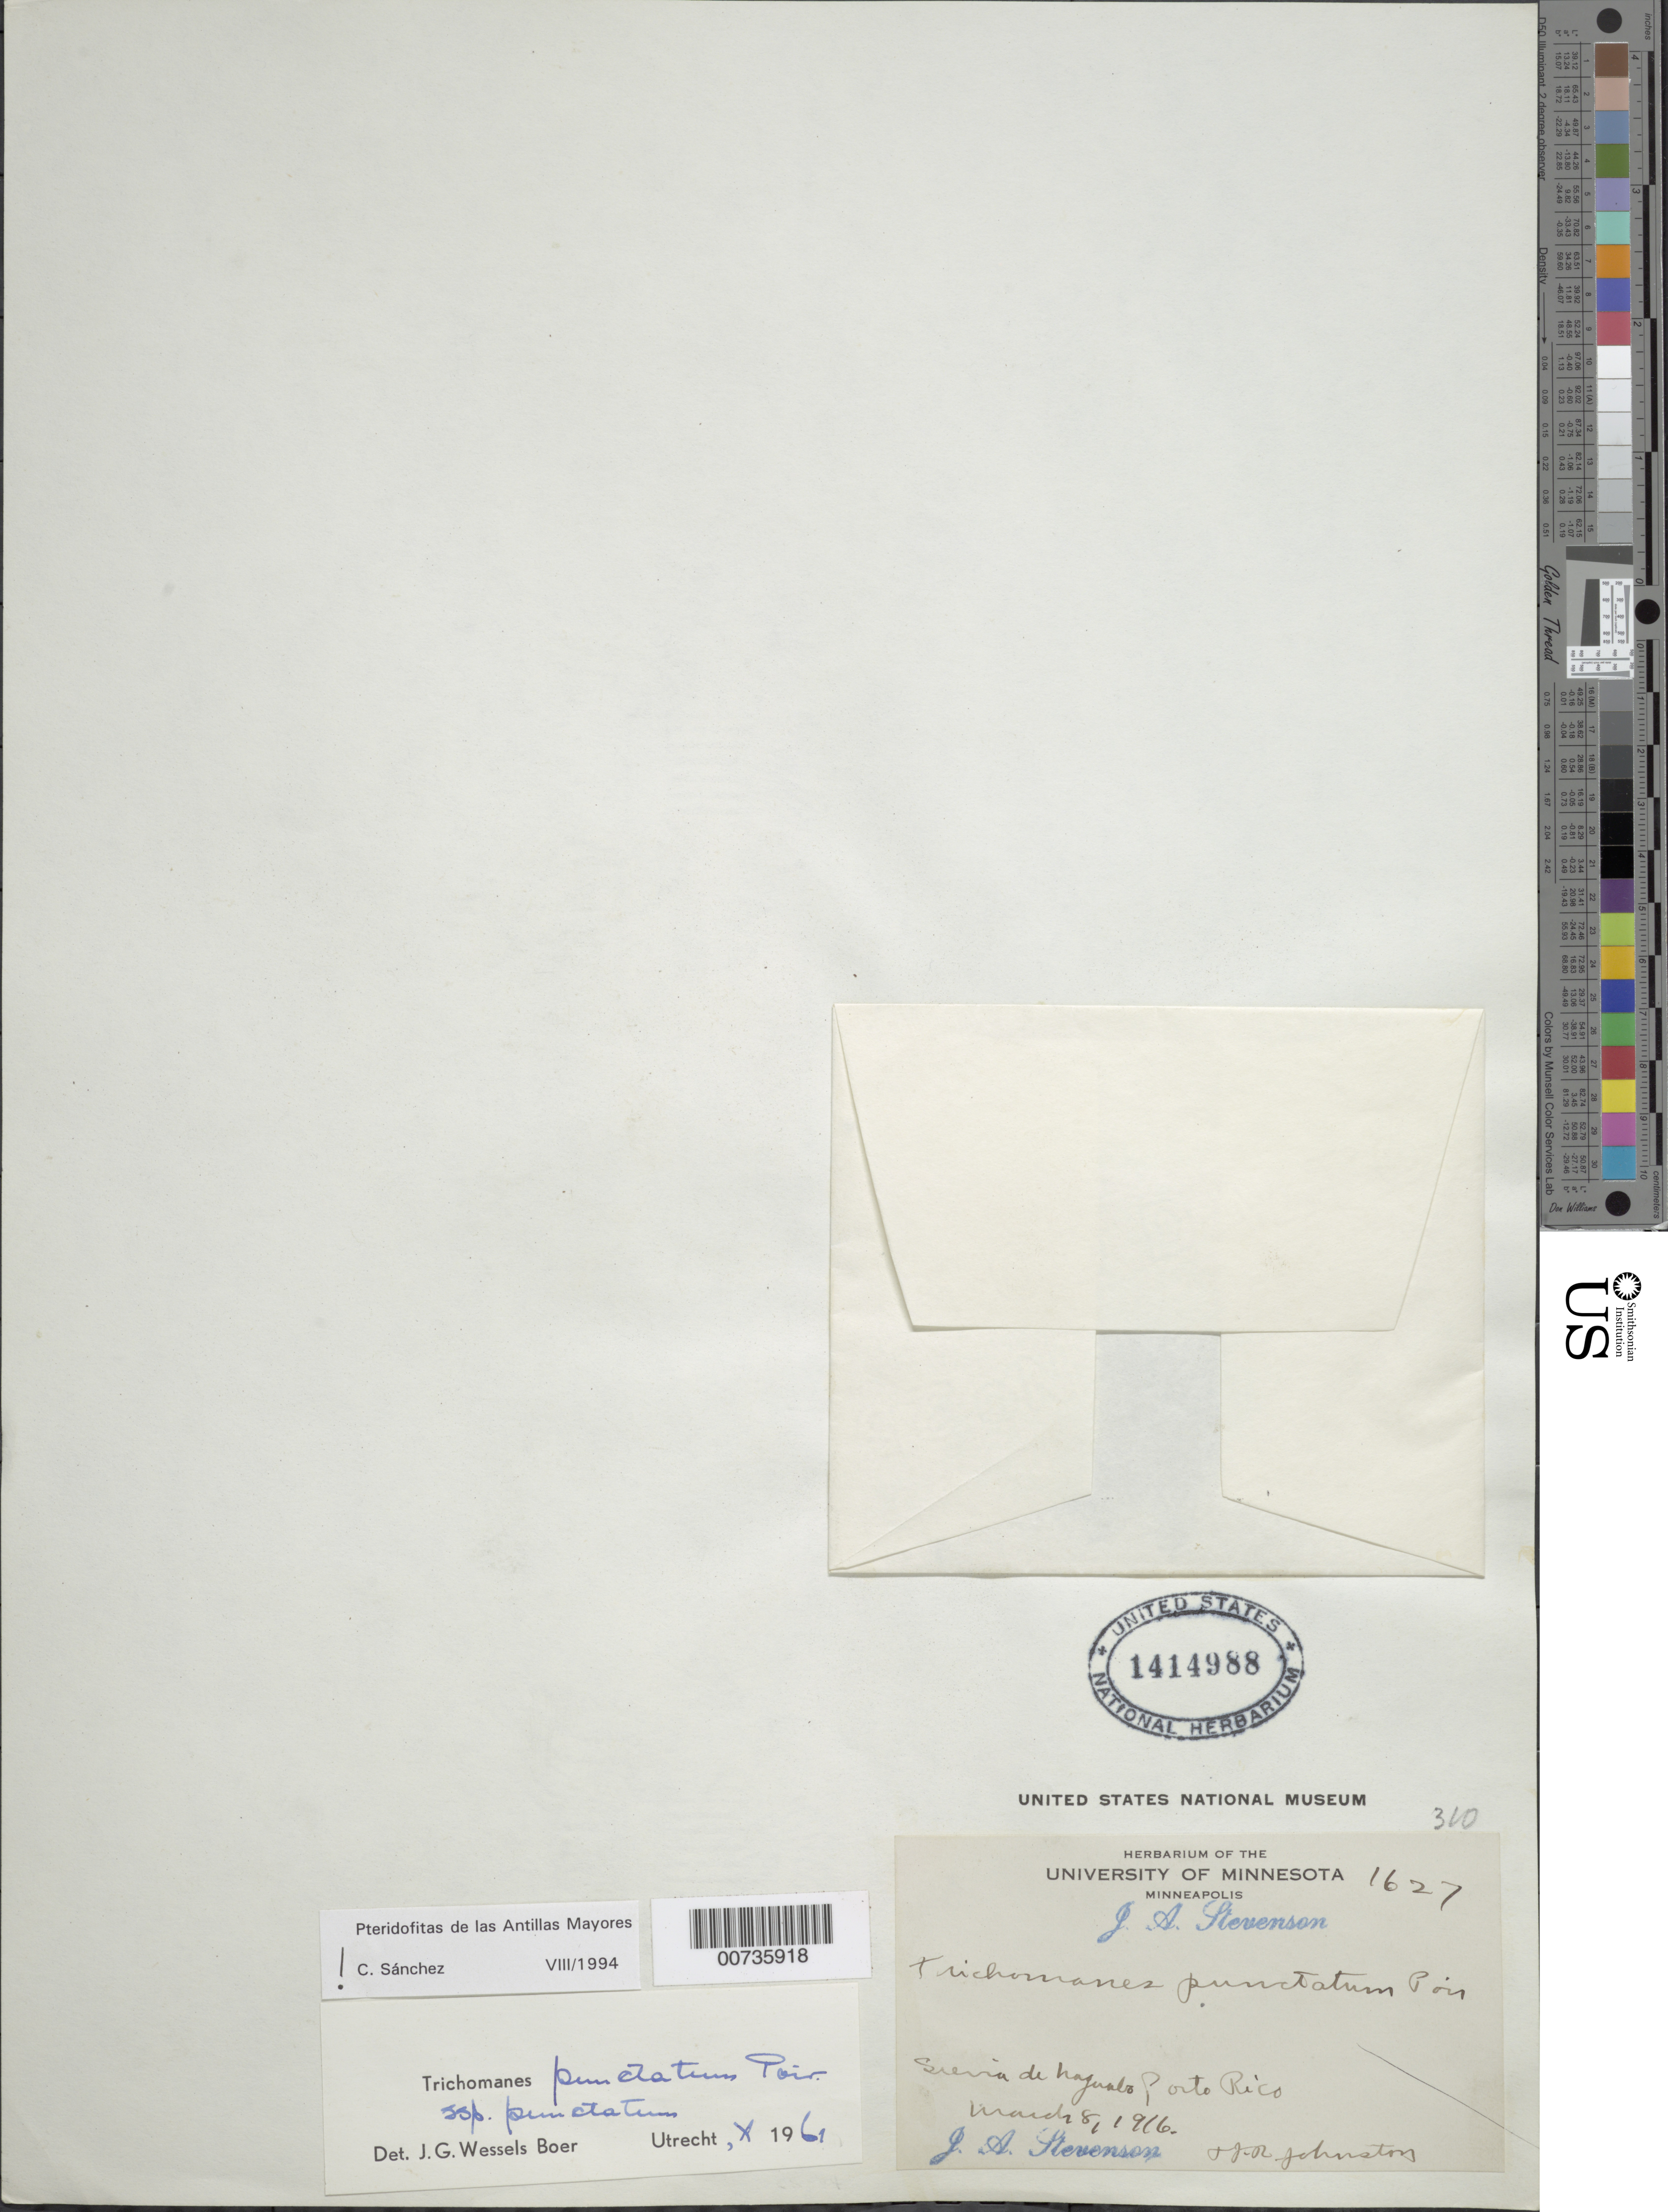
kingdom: Plantae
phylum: Tracheophyta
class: Polypodiopsida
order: Hymenophyllales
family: Hymenophyllaceae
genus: Didymoglossum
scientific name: Didymoglossum punctatum subsp. punctatum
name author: (Poir.) Desv.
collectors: J. Stevenson & J. Johnston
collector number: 1627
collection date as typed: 08 Mar 1916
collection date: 1916-03-08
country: Puerto Rico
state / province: Naguabo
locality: Sierra de Naguabo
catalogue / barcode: US 1414988